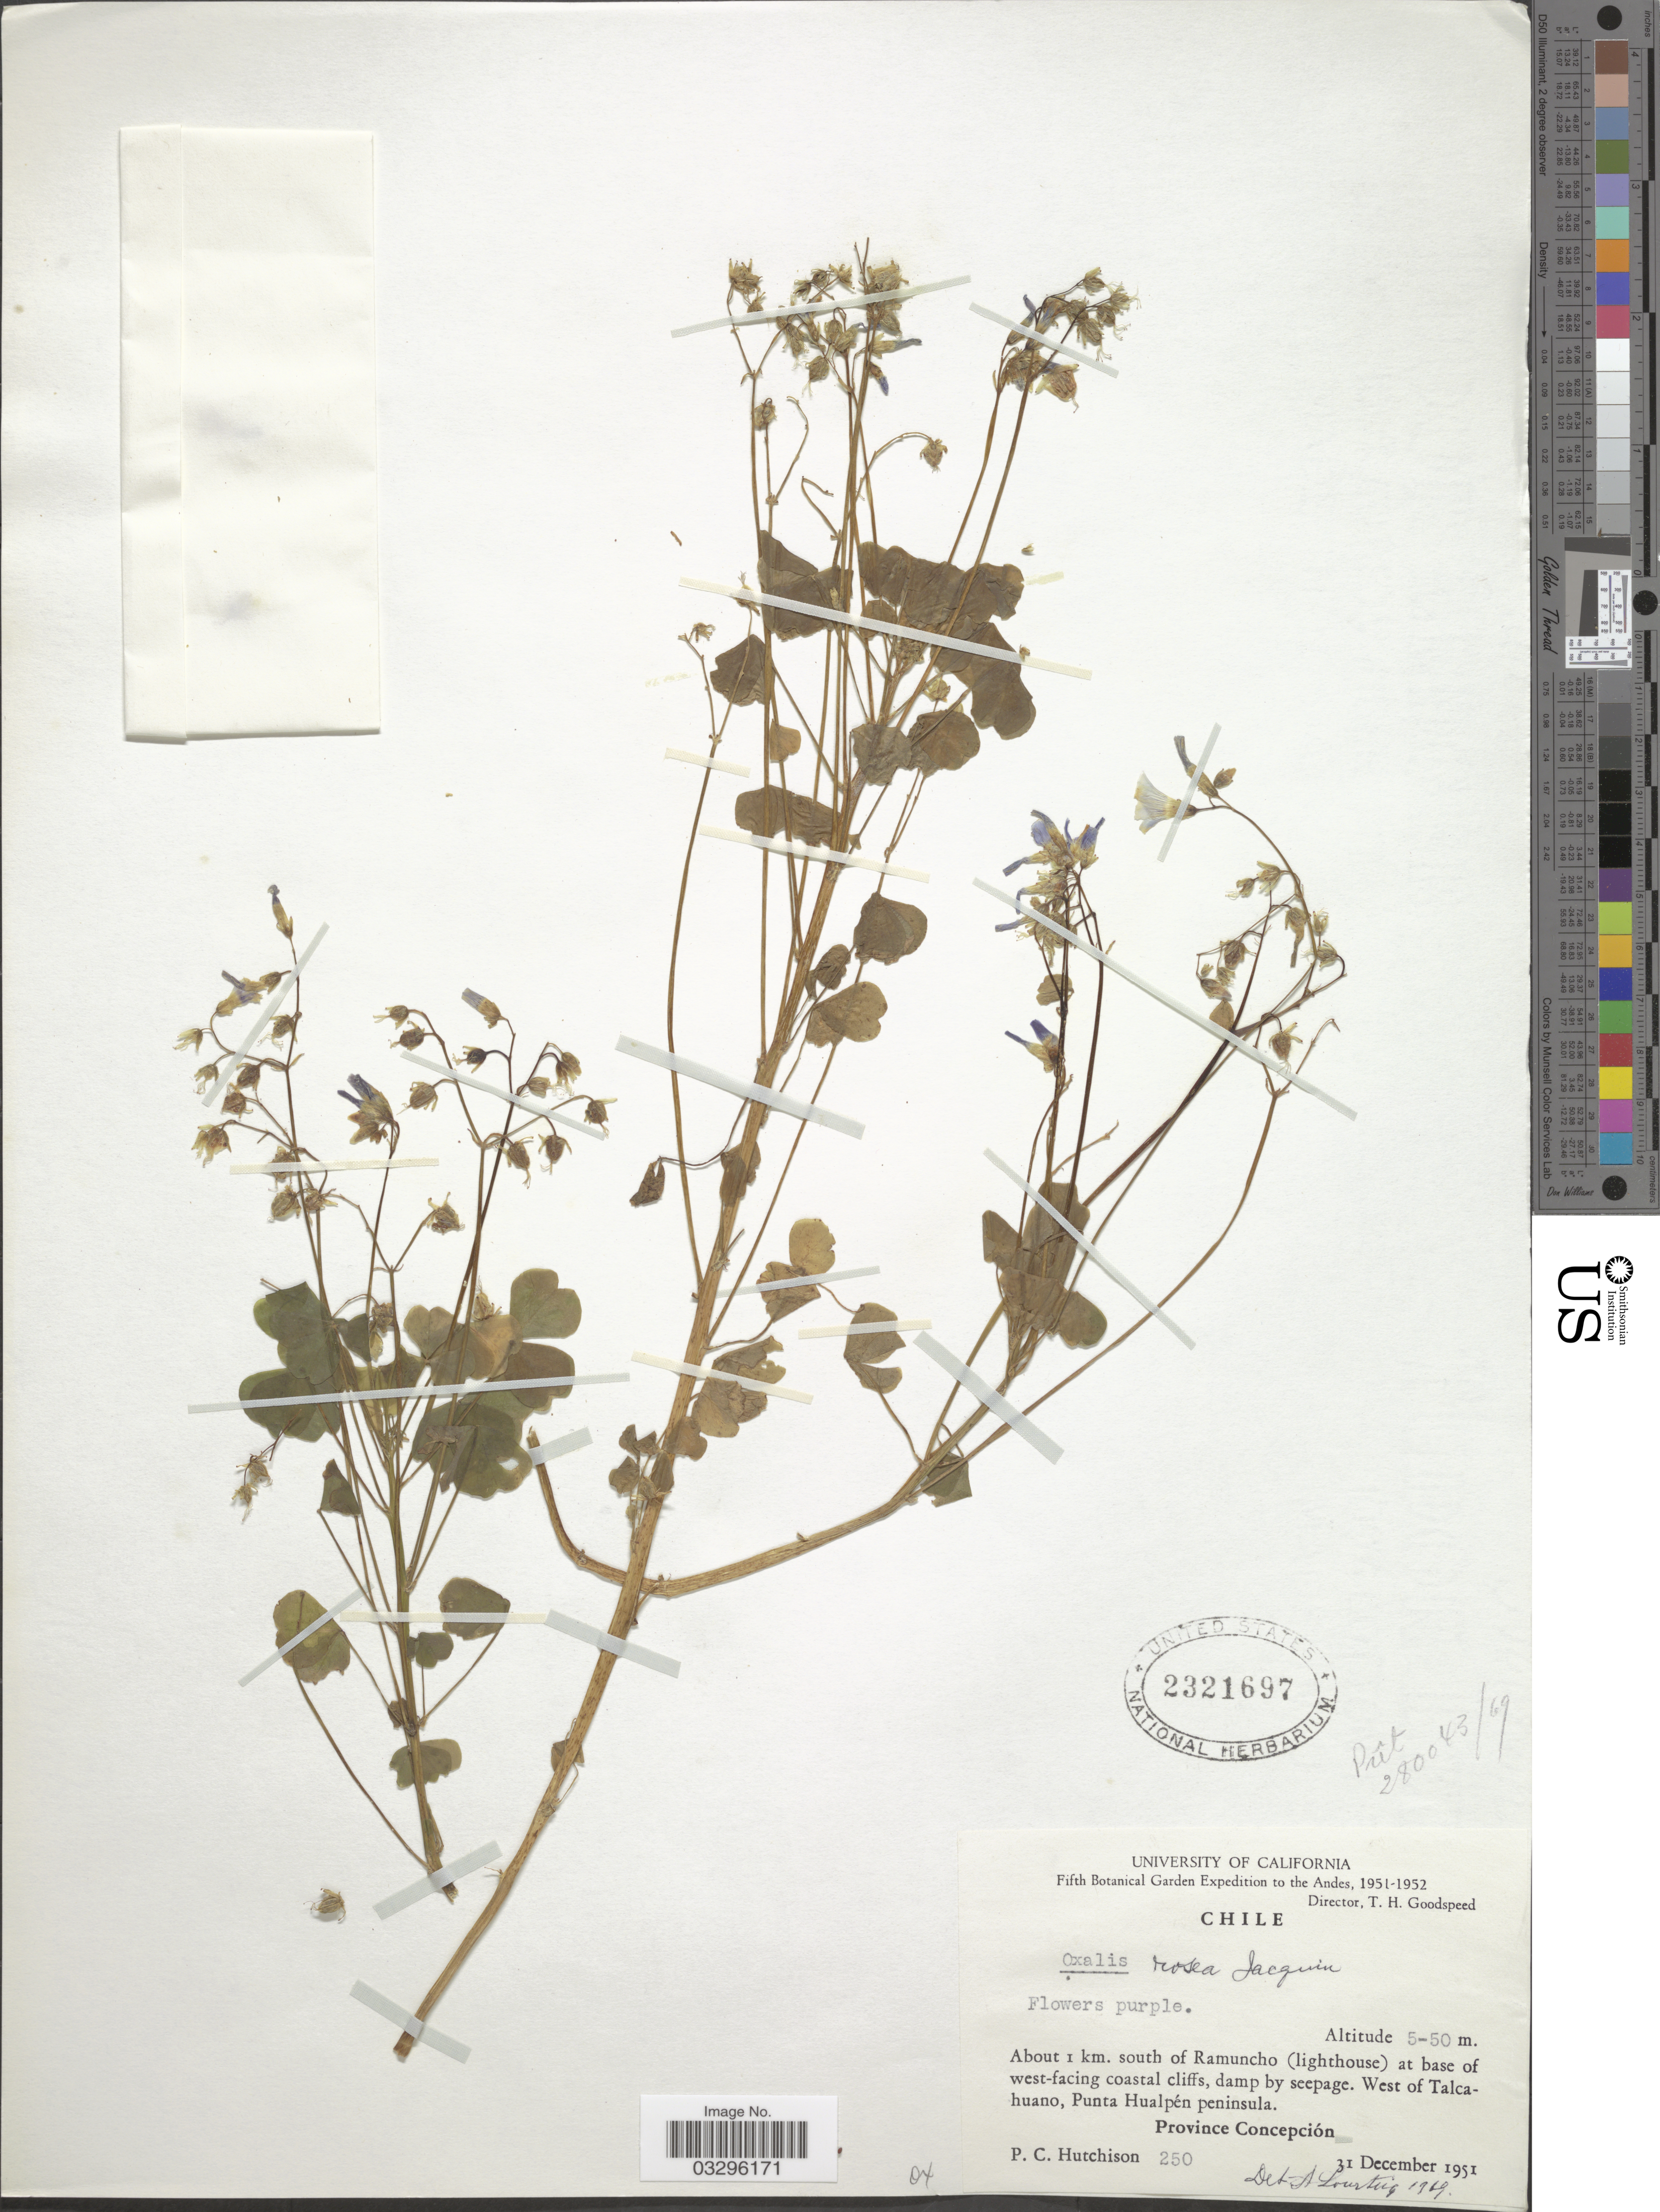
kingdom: Plantae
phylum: Tracheophyta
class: Magnoliopsida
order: Oxalidales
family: Oxalidaceae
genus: Oxalis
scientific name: Oxalis rosea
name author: Jacq.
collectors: P. C. Hutchison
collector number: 250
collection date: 1951-12-31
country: Chile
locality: About 1 km. south of Ramuncho (lighthouse) at base of west-facing coastal cliffs, damp by seepage. West of Talcahuano, Punta Hualpén peninsula. Province Concepción.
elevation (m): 5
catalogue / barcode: US 2321697